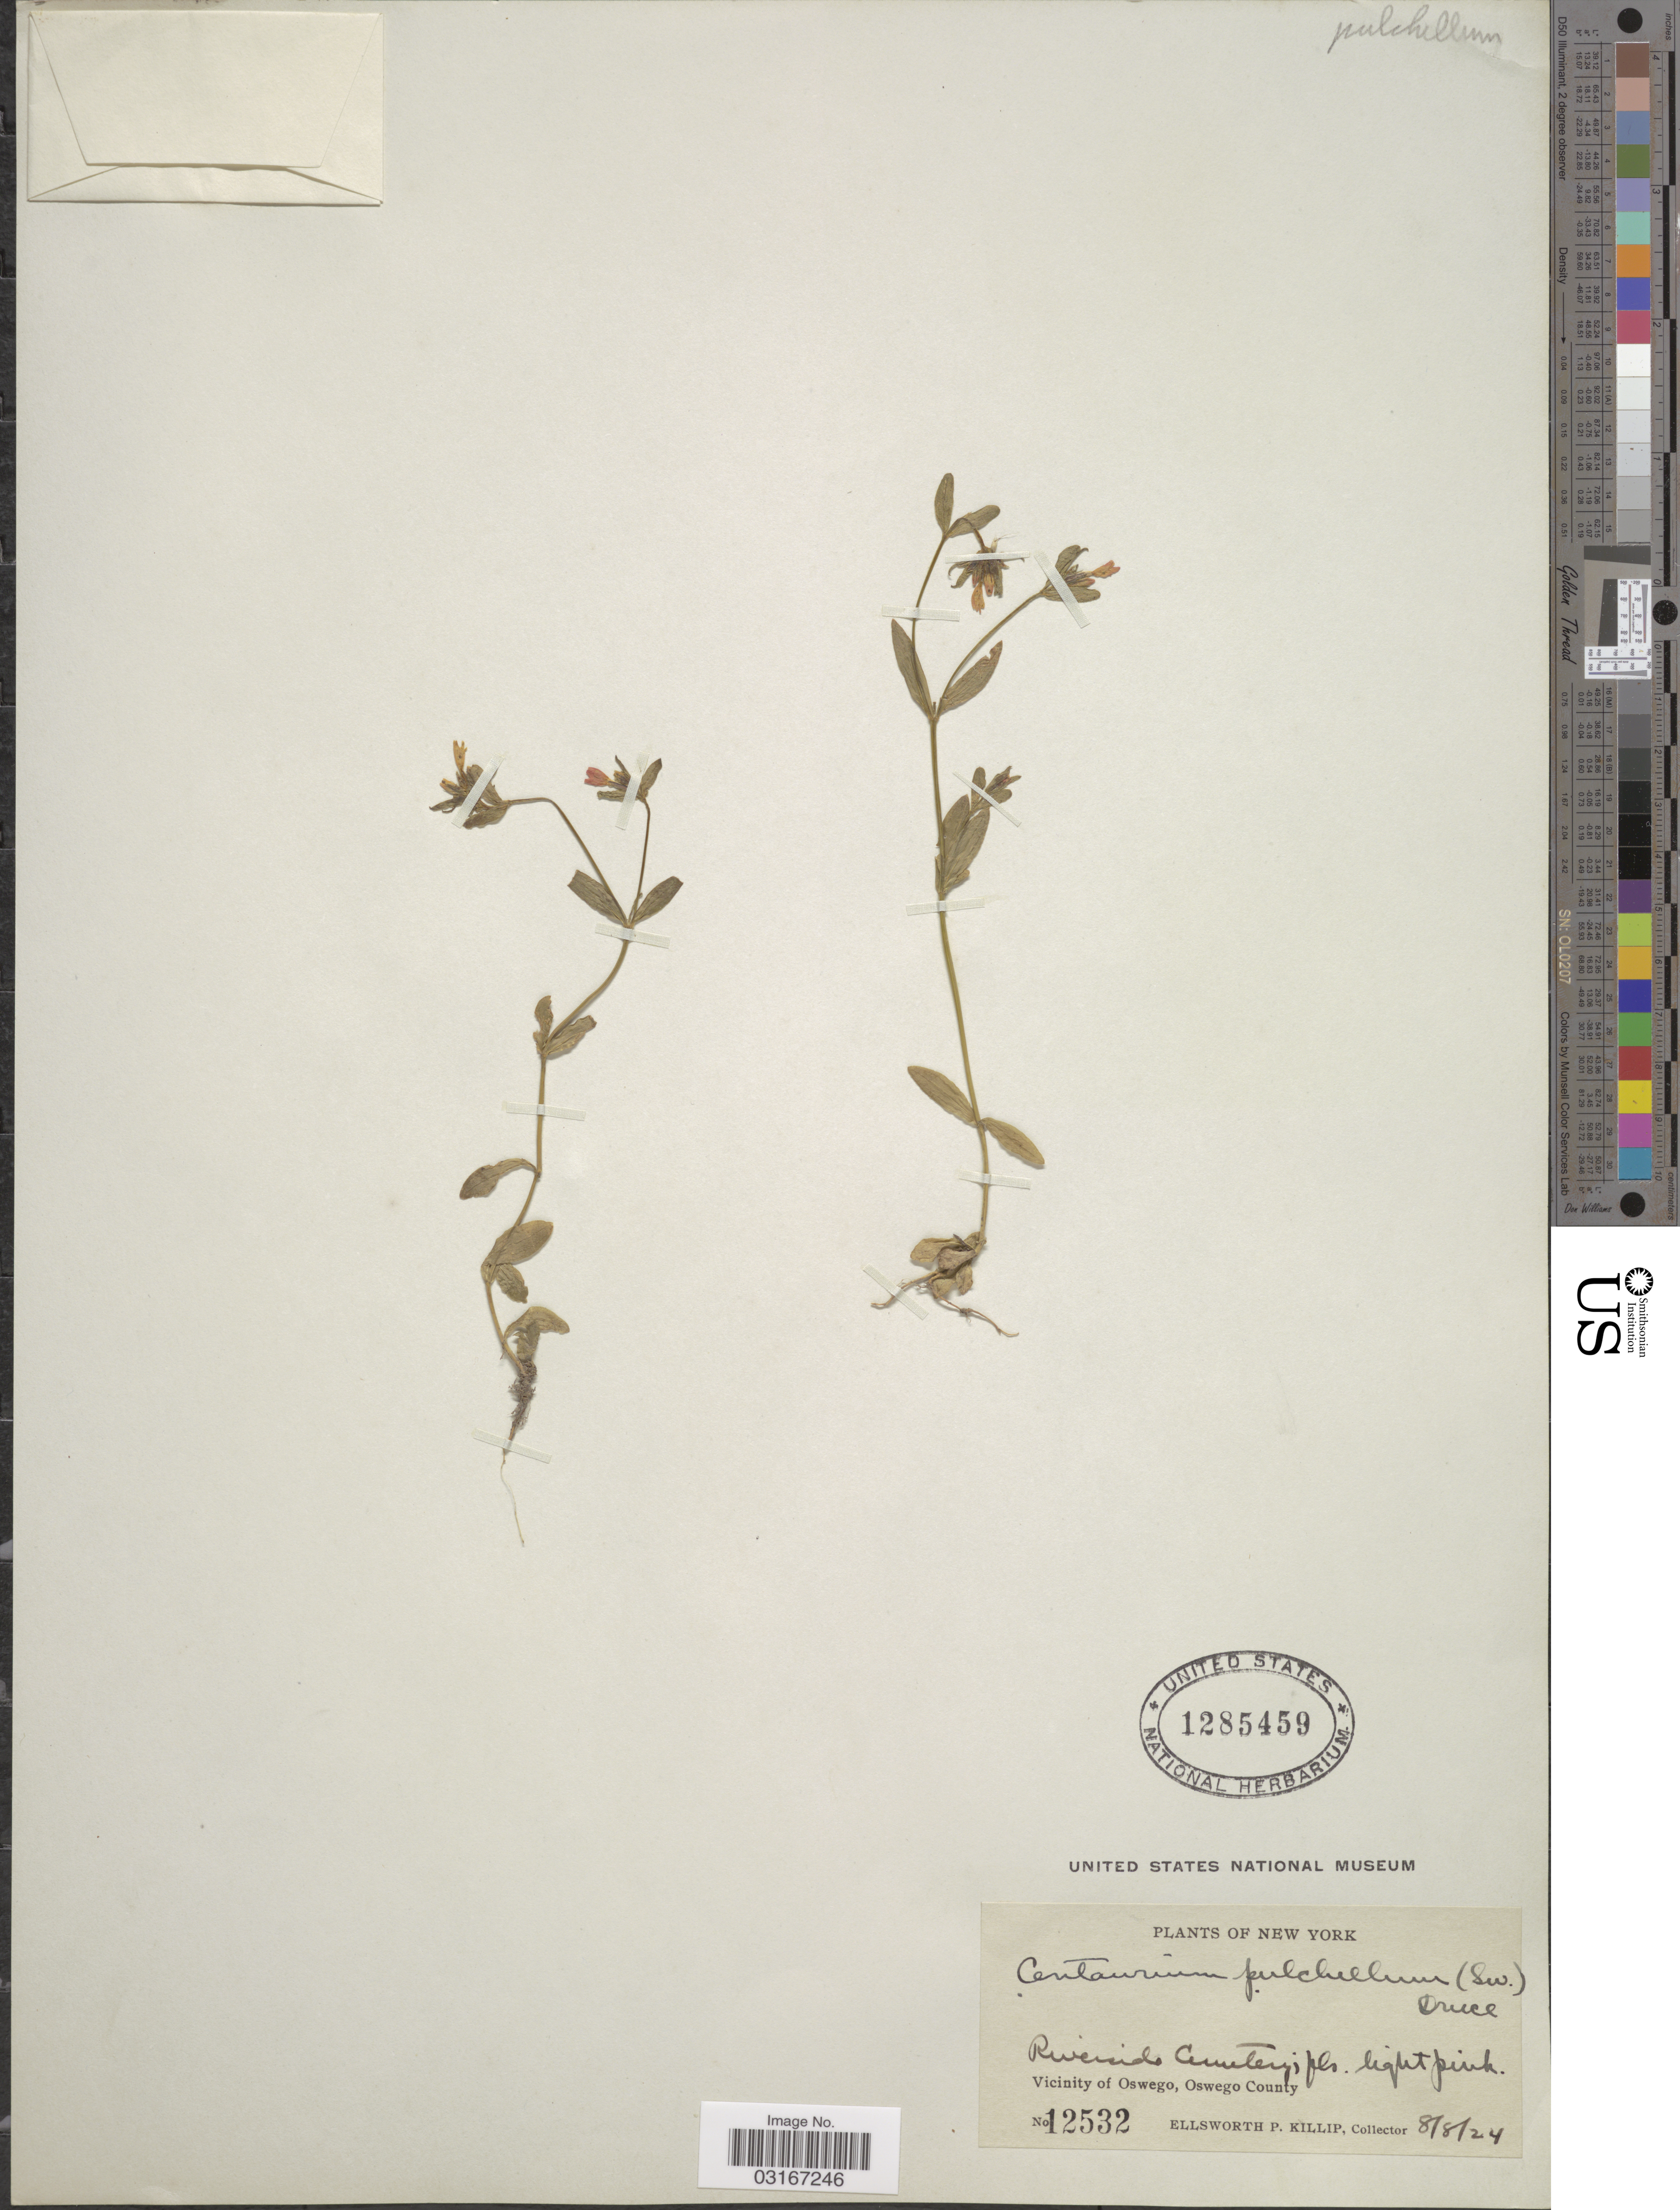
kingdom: Plantae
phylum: Tracheophyta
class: Magnoliopsida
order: Gentianales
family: Gentianaceae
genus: Centaurium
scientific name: Centaurium pulchellum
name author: (Sw.) Druce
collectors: E. P. Killip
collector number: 12532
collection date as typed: Transcribed d/m/y: 8/8/24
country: United States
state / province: New York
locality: Riverside Cemetery. Vicinity of Oswego, Oswego County.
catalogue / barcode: US 1285459